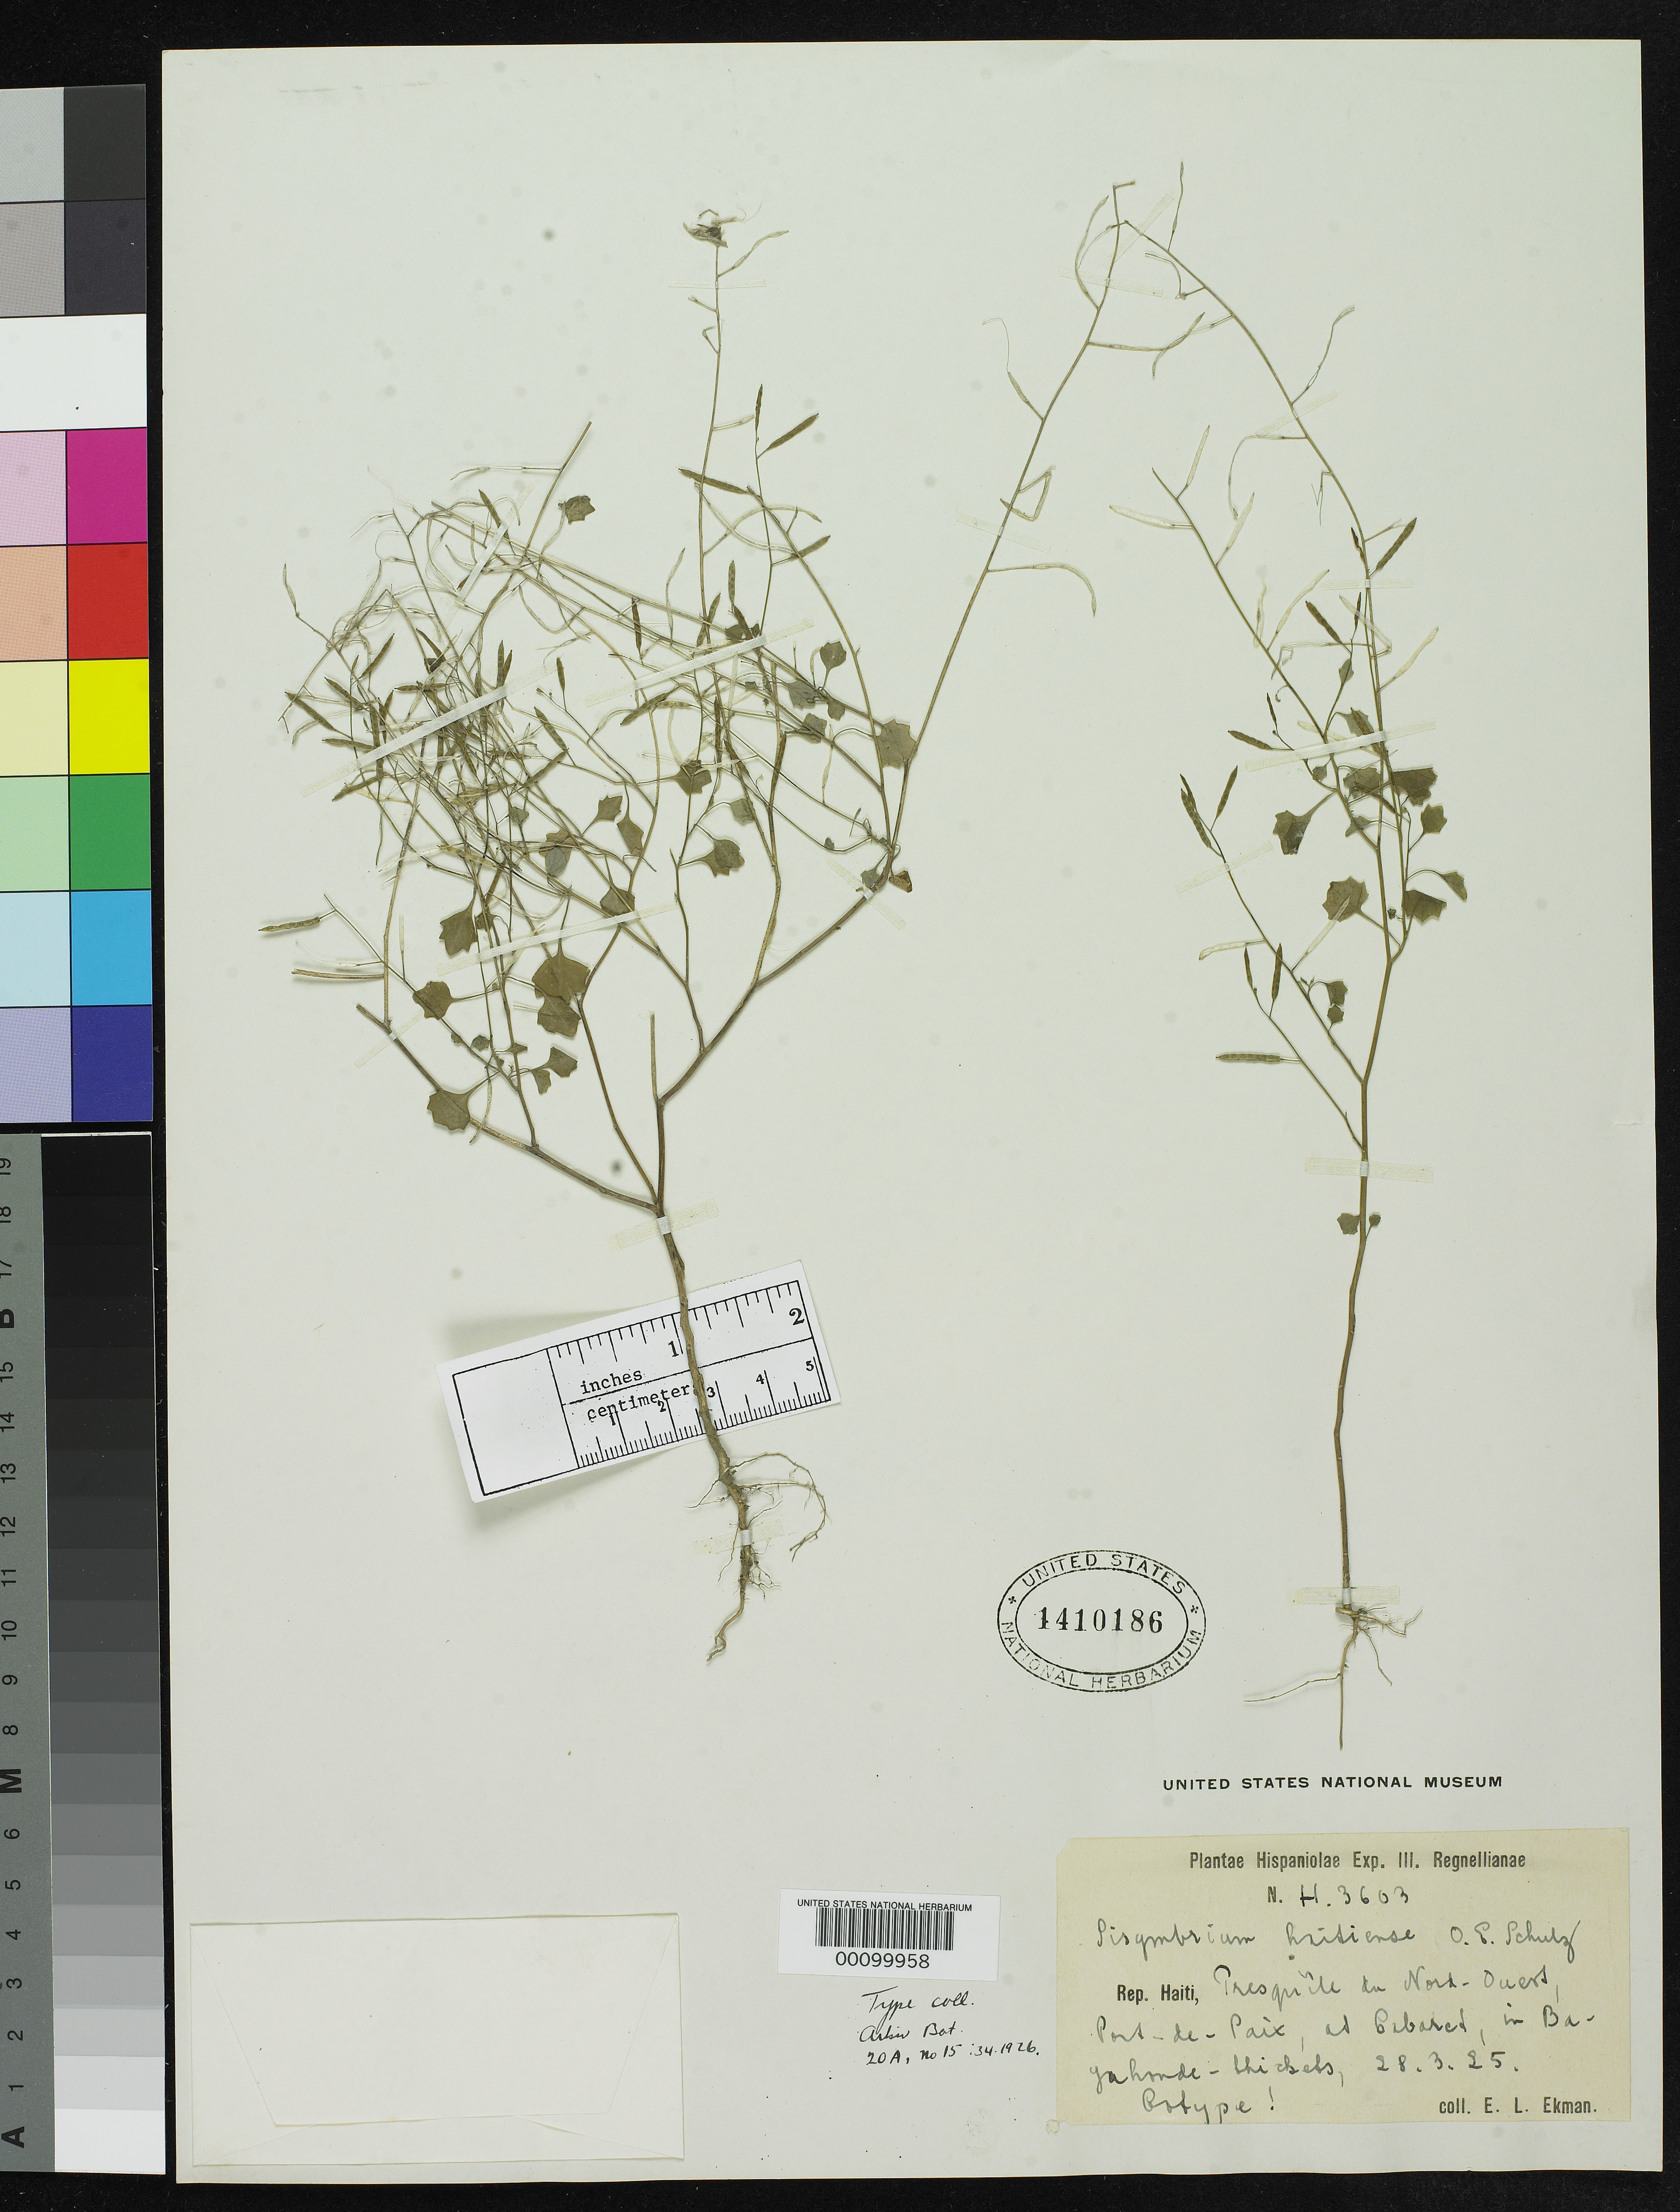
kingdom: Plantae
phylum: Tracheophyta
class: Magnoliopsida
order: Brassicales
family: Brassicaceae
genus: Sisymbrium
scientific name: Sisymbrium haitiense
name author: O.E. Schulz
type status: Isotype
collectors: E. L. Ekman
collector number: H 3603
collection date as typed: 28 Mar 1925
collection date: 1925-03-28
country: Haiti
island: Hispaniola Island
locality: Port-de-Paix et Jean Rabel as Cabaret.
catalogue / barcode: US 1410186